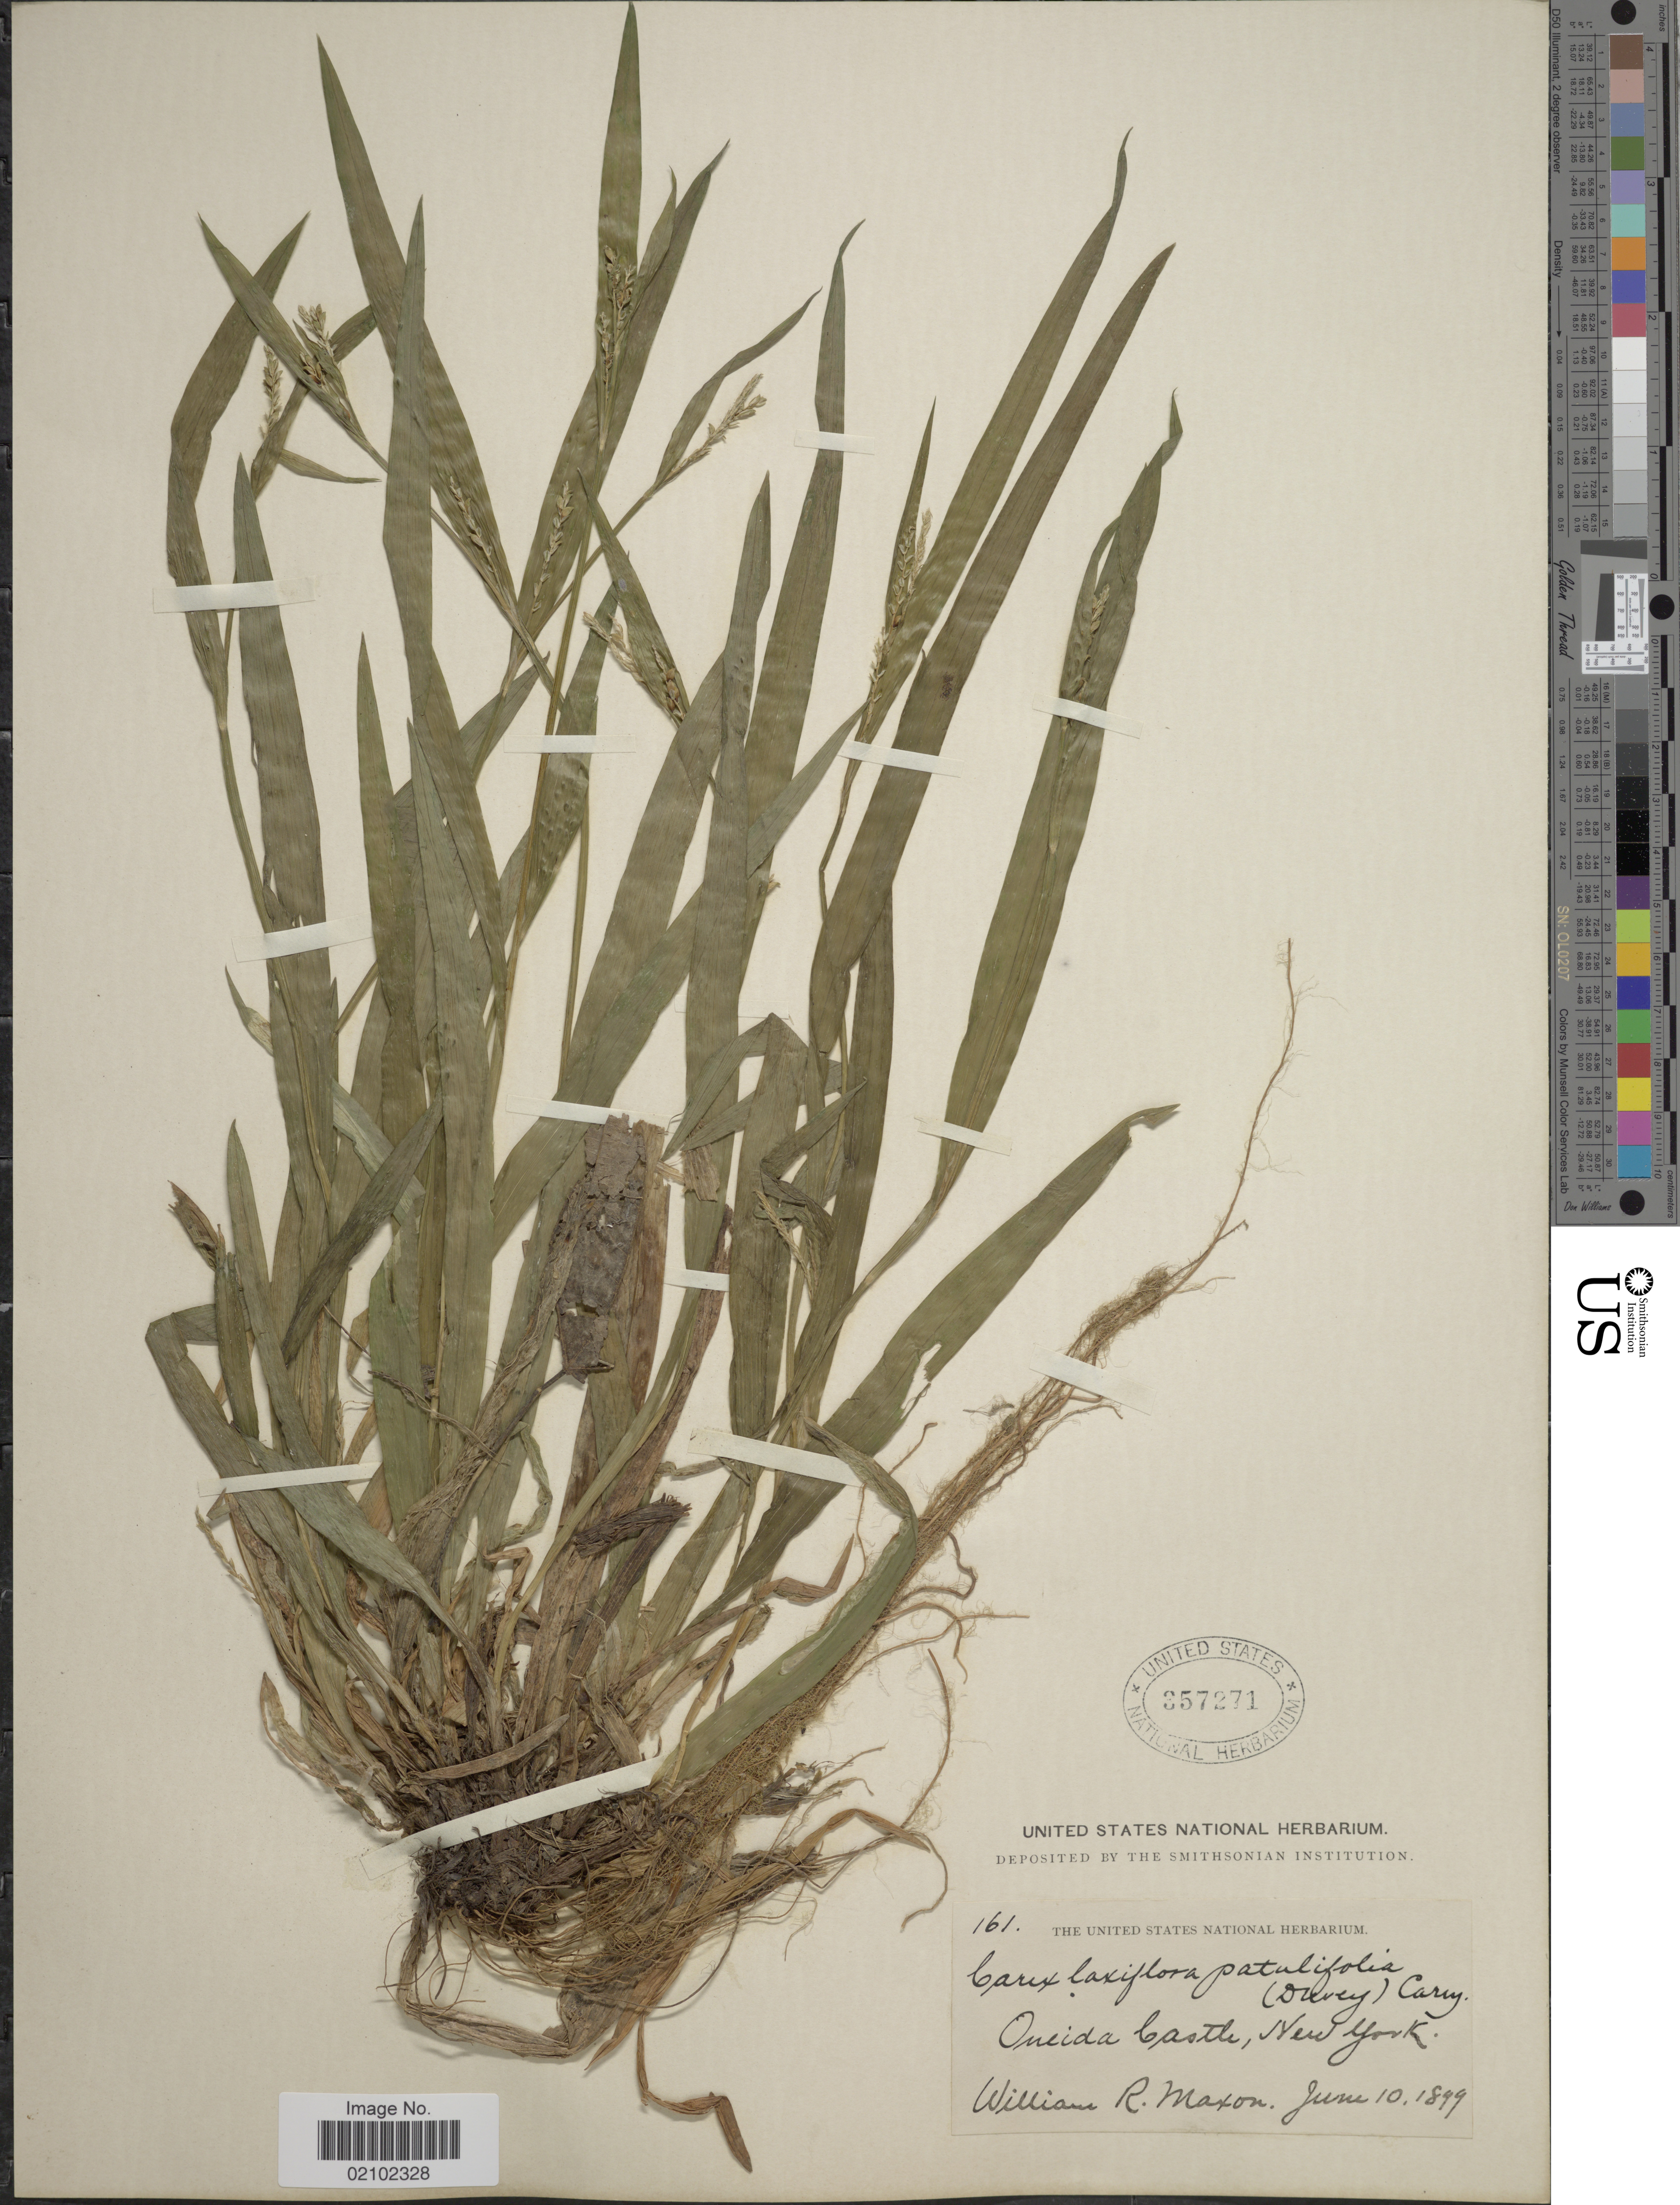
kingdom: Plantae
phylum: Tracheophyta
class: Liliopsida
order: Poales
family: Cyperaceae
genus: Carex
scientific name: Carex laxiflora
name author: Lam.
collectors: W. R. Maxon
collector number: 161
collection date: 1899-06-10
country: United States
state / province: New York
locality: Oneida Castle, New York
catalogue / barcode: US 357271